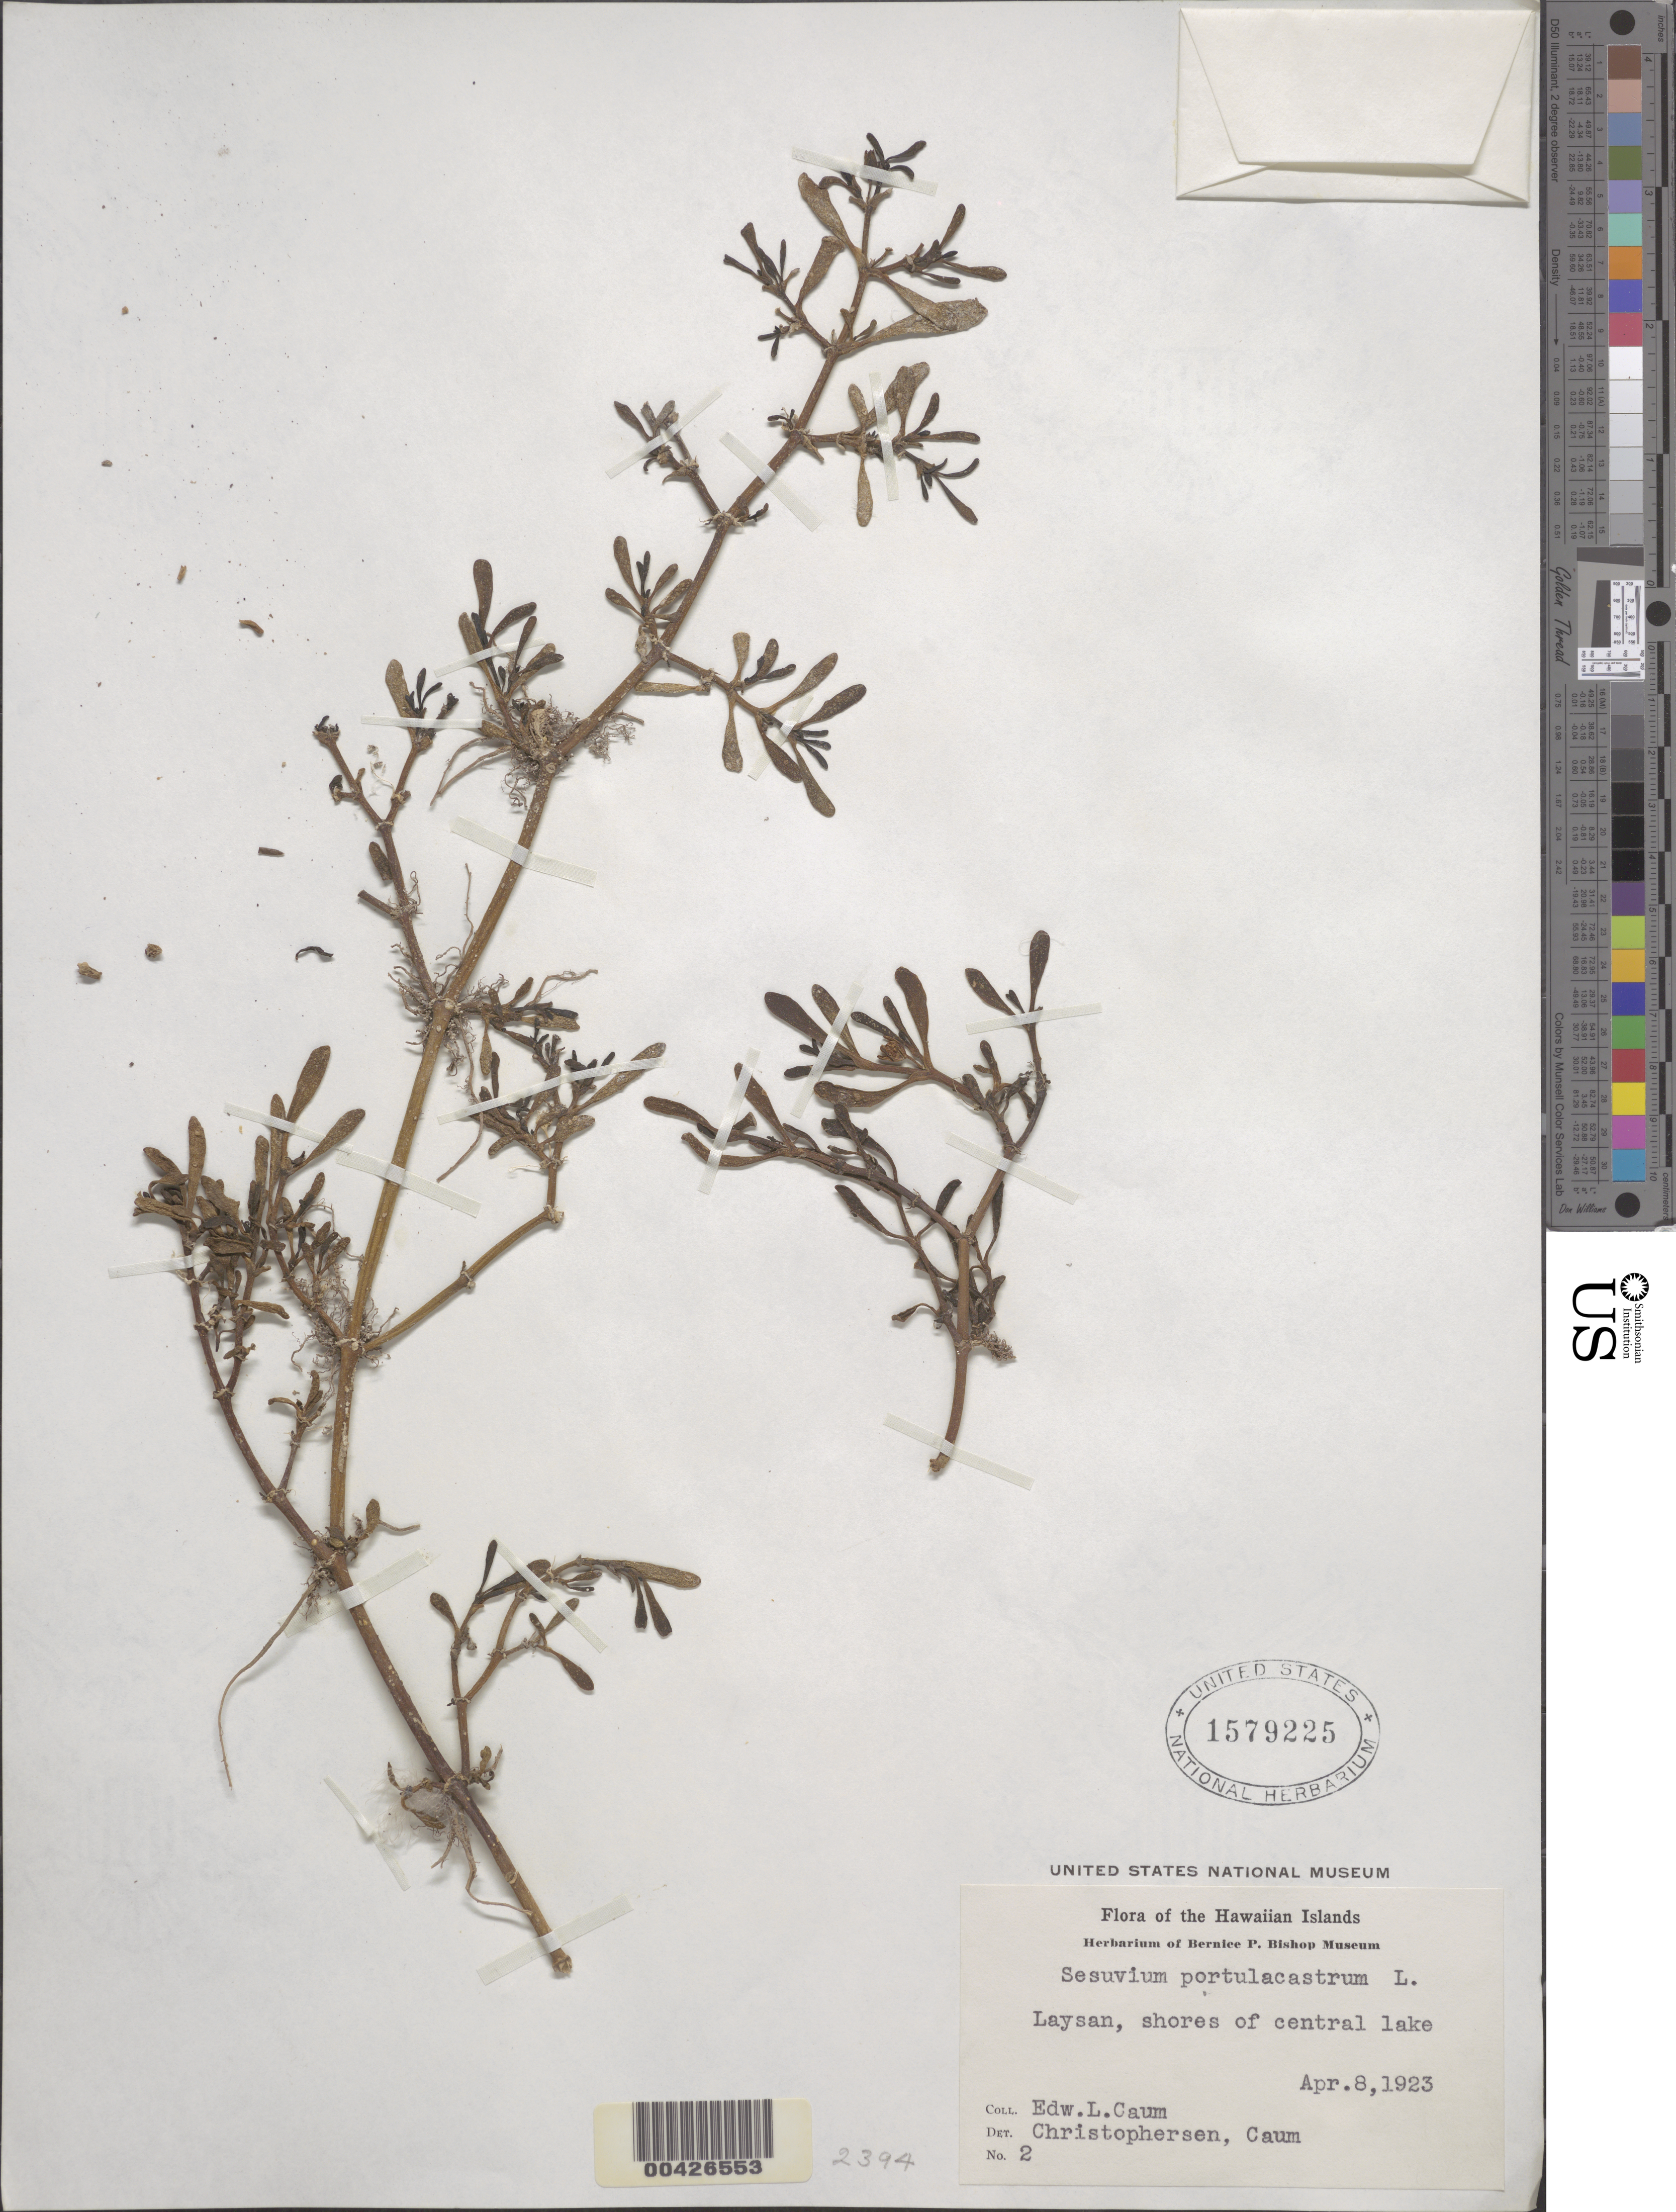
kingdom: Plantae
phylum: Tracheophyta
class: Magnoliopsida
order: Caryophyllales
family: Aizoaceae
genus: Sesuvium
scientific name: Sesuvium portulacastrum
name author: (L.) L.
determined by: Caum, E. L.; Christophersen, Erling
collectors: E. L. Caum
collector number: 2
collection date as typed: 8 Apr 1923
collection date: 1923-04-08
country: United States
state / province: Hawaii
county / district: Honolulu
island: Laysan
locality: Laysan, shores of central lake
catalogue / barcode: US 1579225